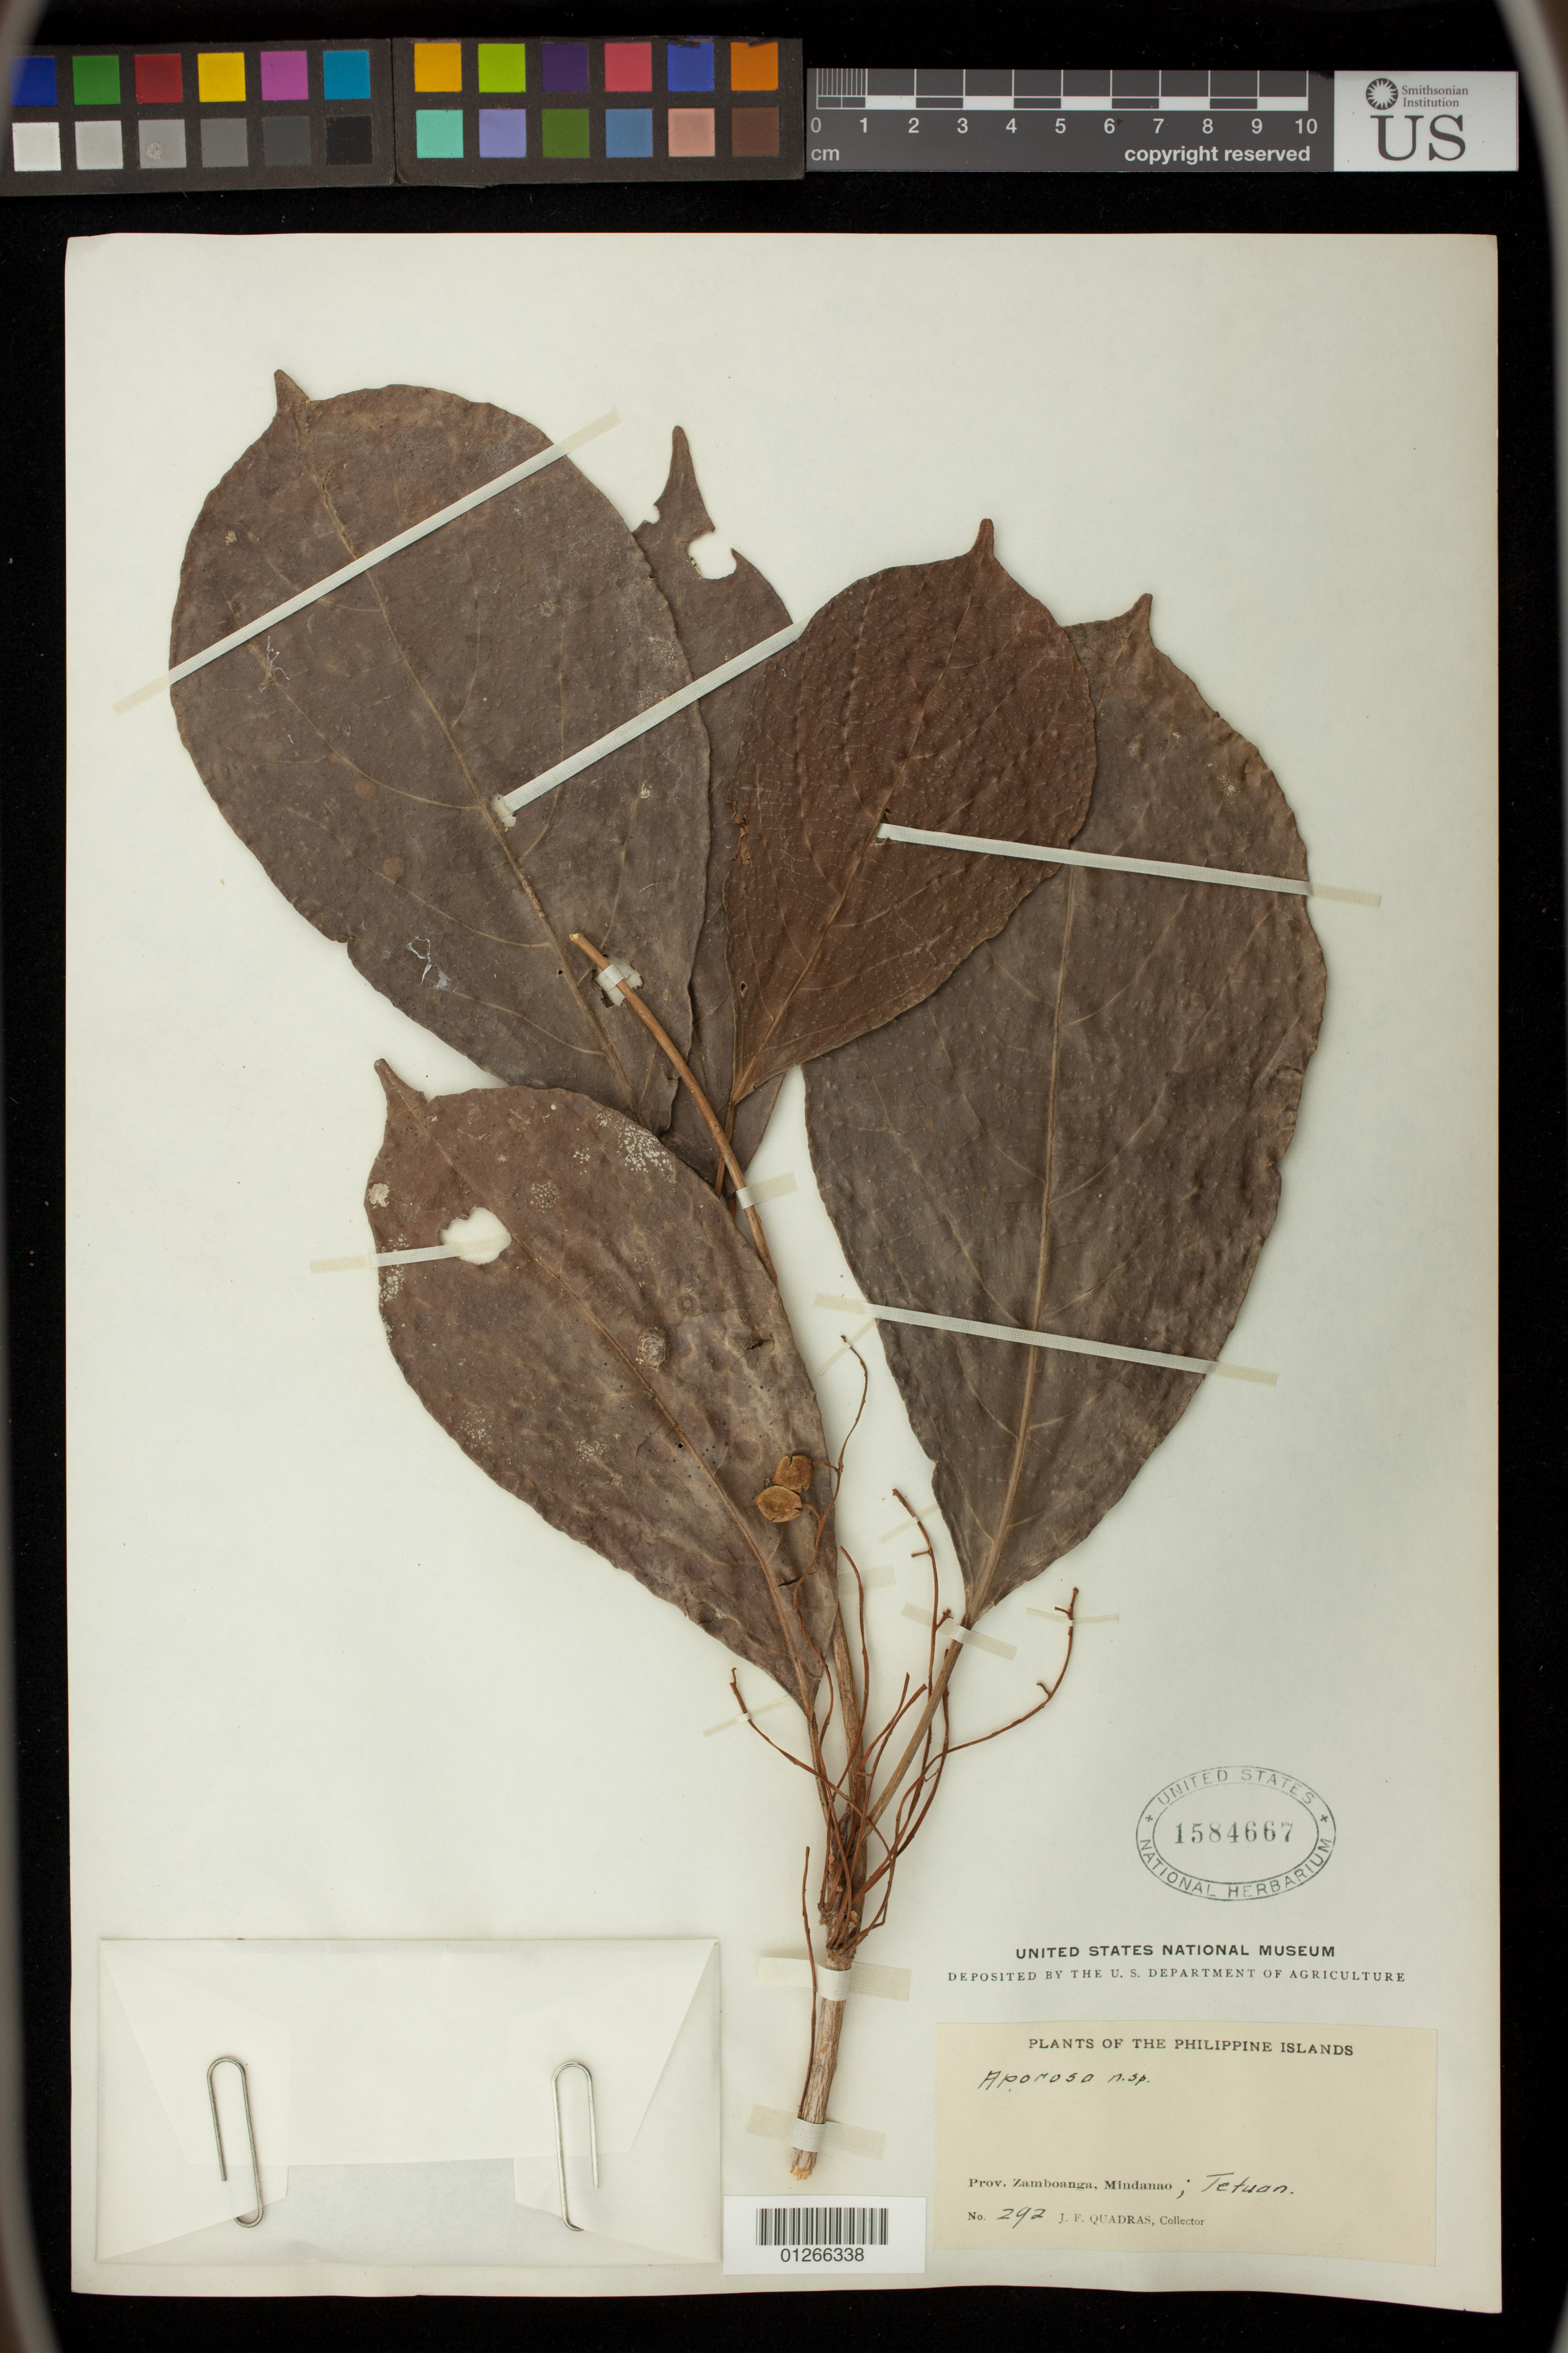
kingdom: Plantae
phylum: Tracheophyta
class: Magnoliopsida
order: Malpighiales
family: Phyllanthaceae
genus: Aporosa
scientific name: Aporosa sp.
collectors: J. Quadras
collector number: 292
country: Philippines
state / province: Zamboanga Peninsula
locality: Mindanao; Tetuan